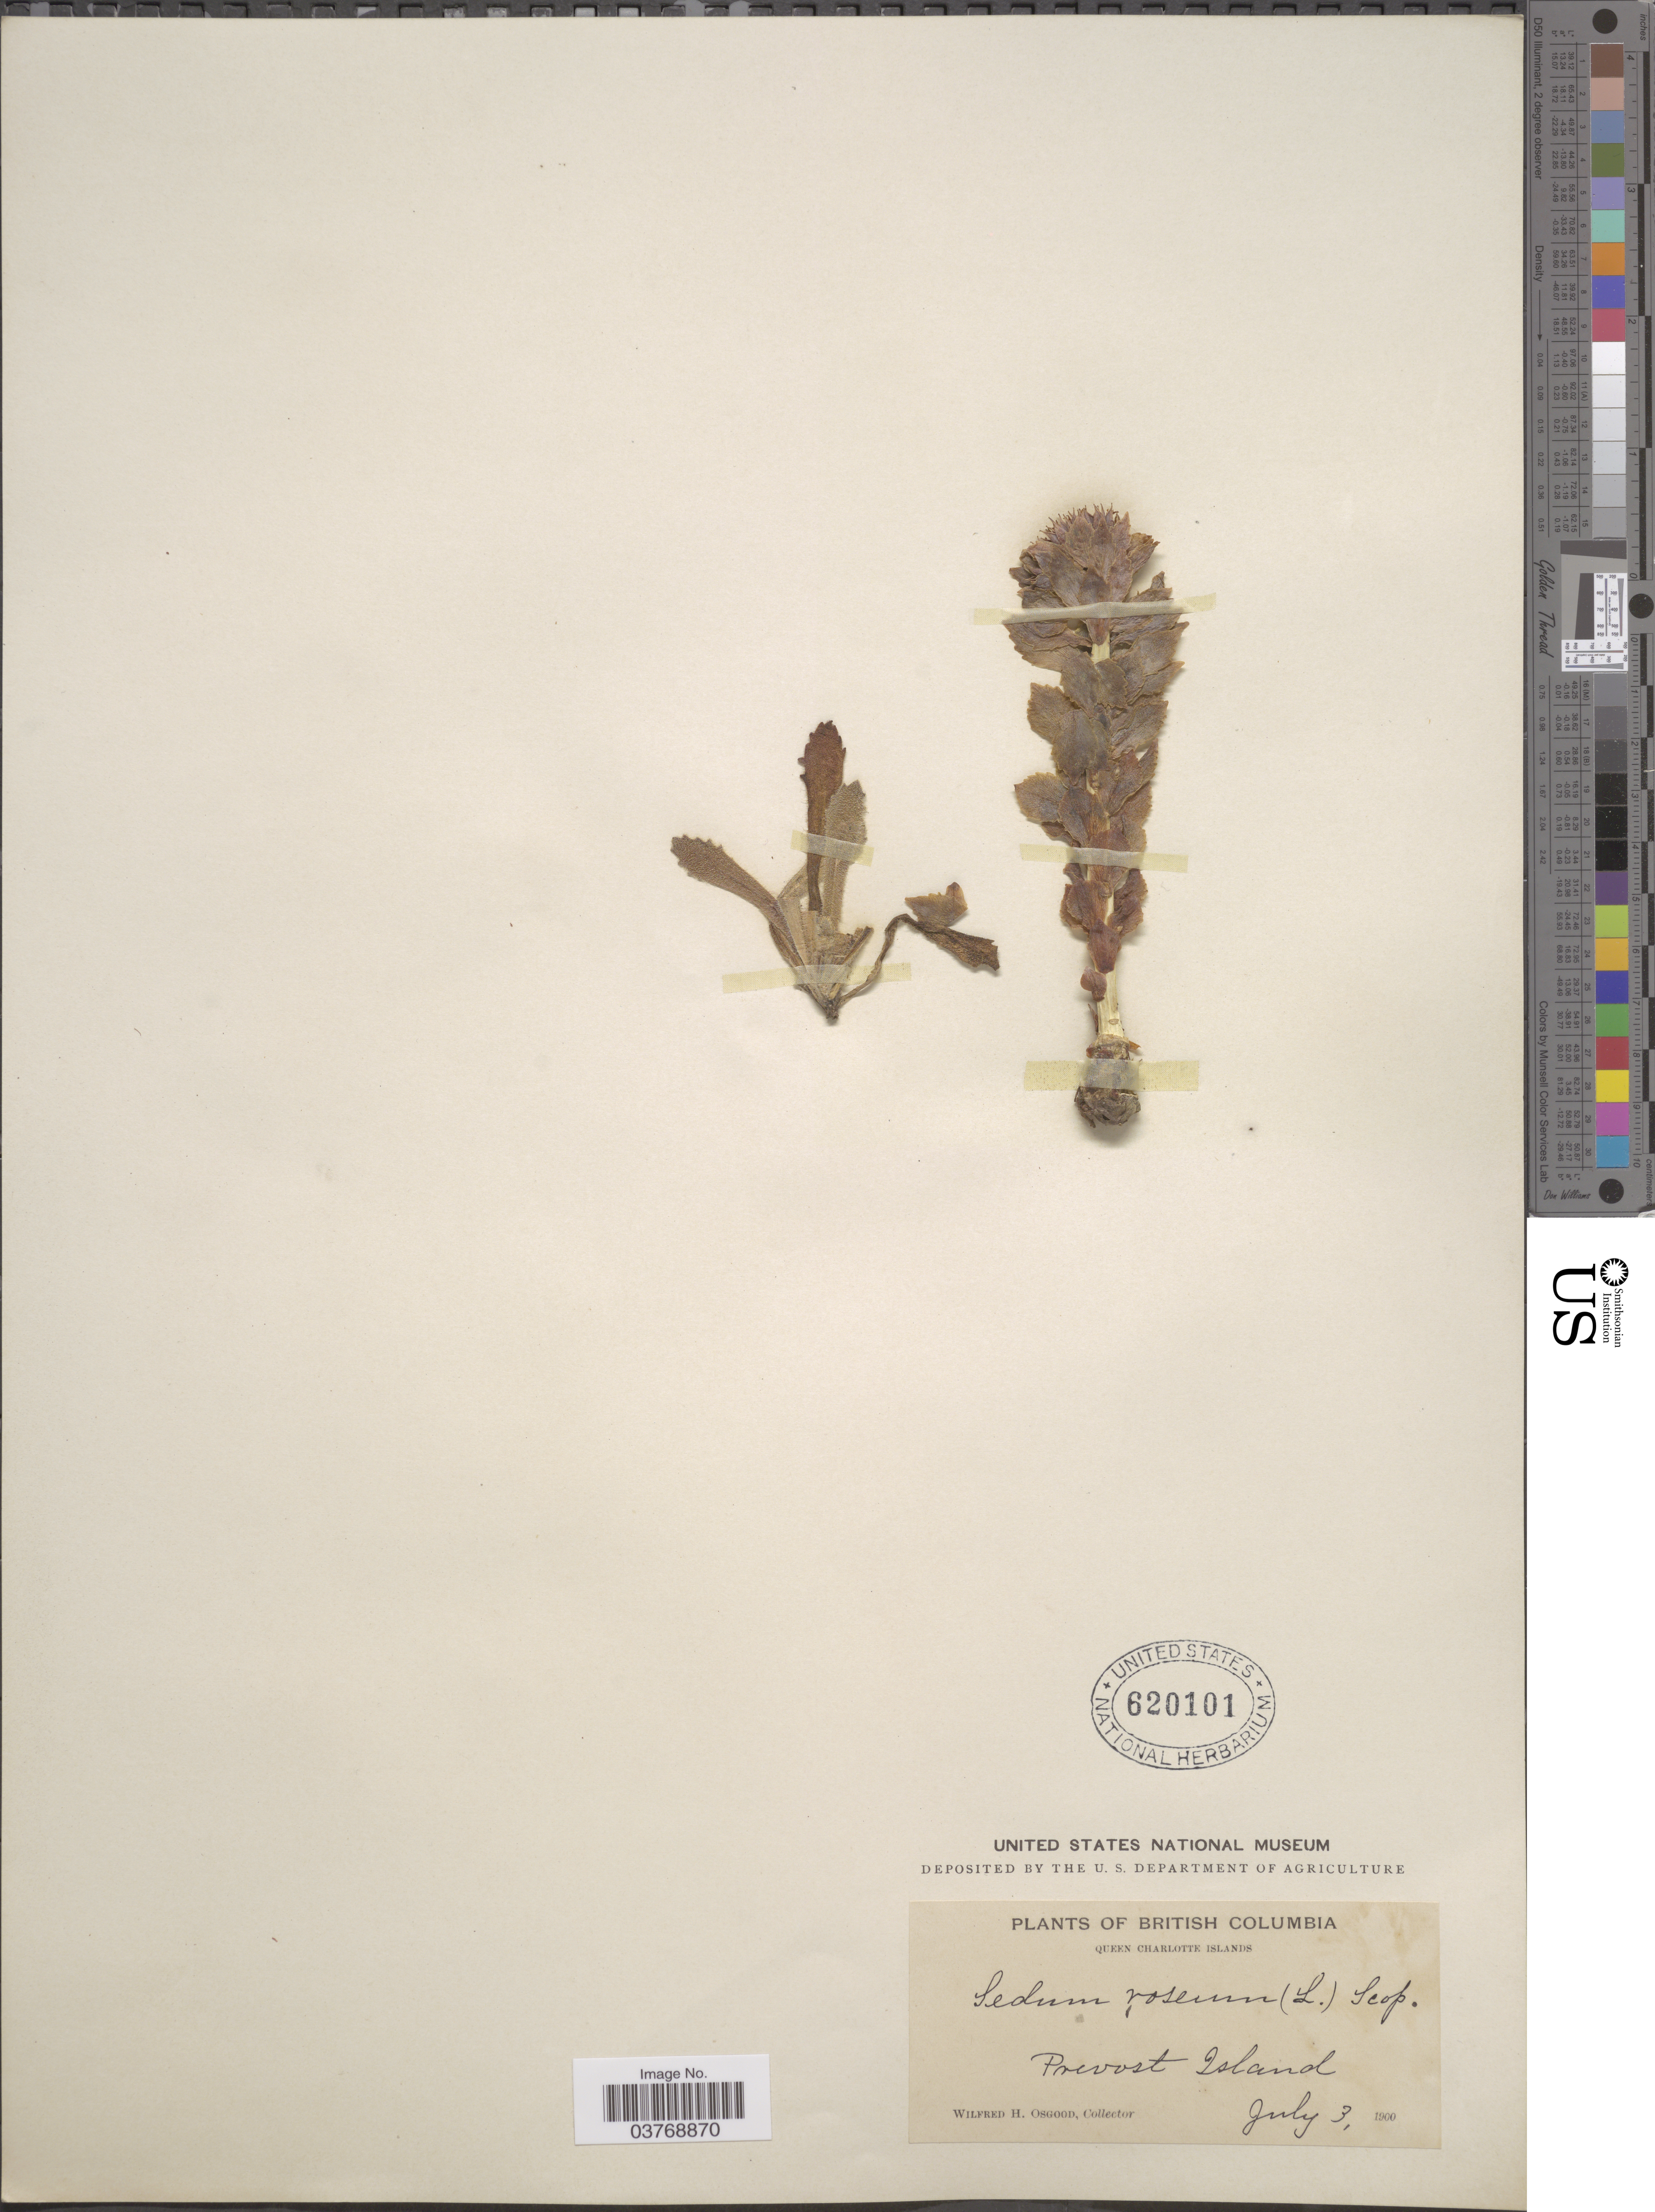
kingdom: Plantae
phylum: Tracheophyta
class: Magnoliopsida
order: Saxifragales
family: Crassulaceae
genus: Rhodiola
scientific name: Rhodiola integrifolia subsp. integrifolia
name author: Raf.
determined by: Strong, Mark T., (BOT), Smithsonian Institution - National Museum of Natural History (UNITED STATES)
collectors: W. Osgood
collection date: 1900-07-03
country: Canada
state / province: British Columbia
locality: Queen Charlotte Islands. Prevost Island.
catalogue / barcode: US 620101